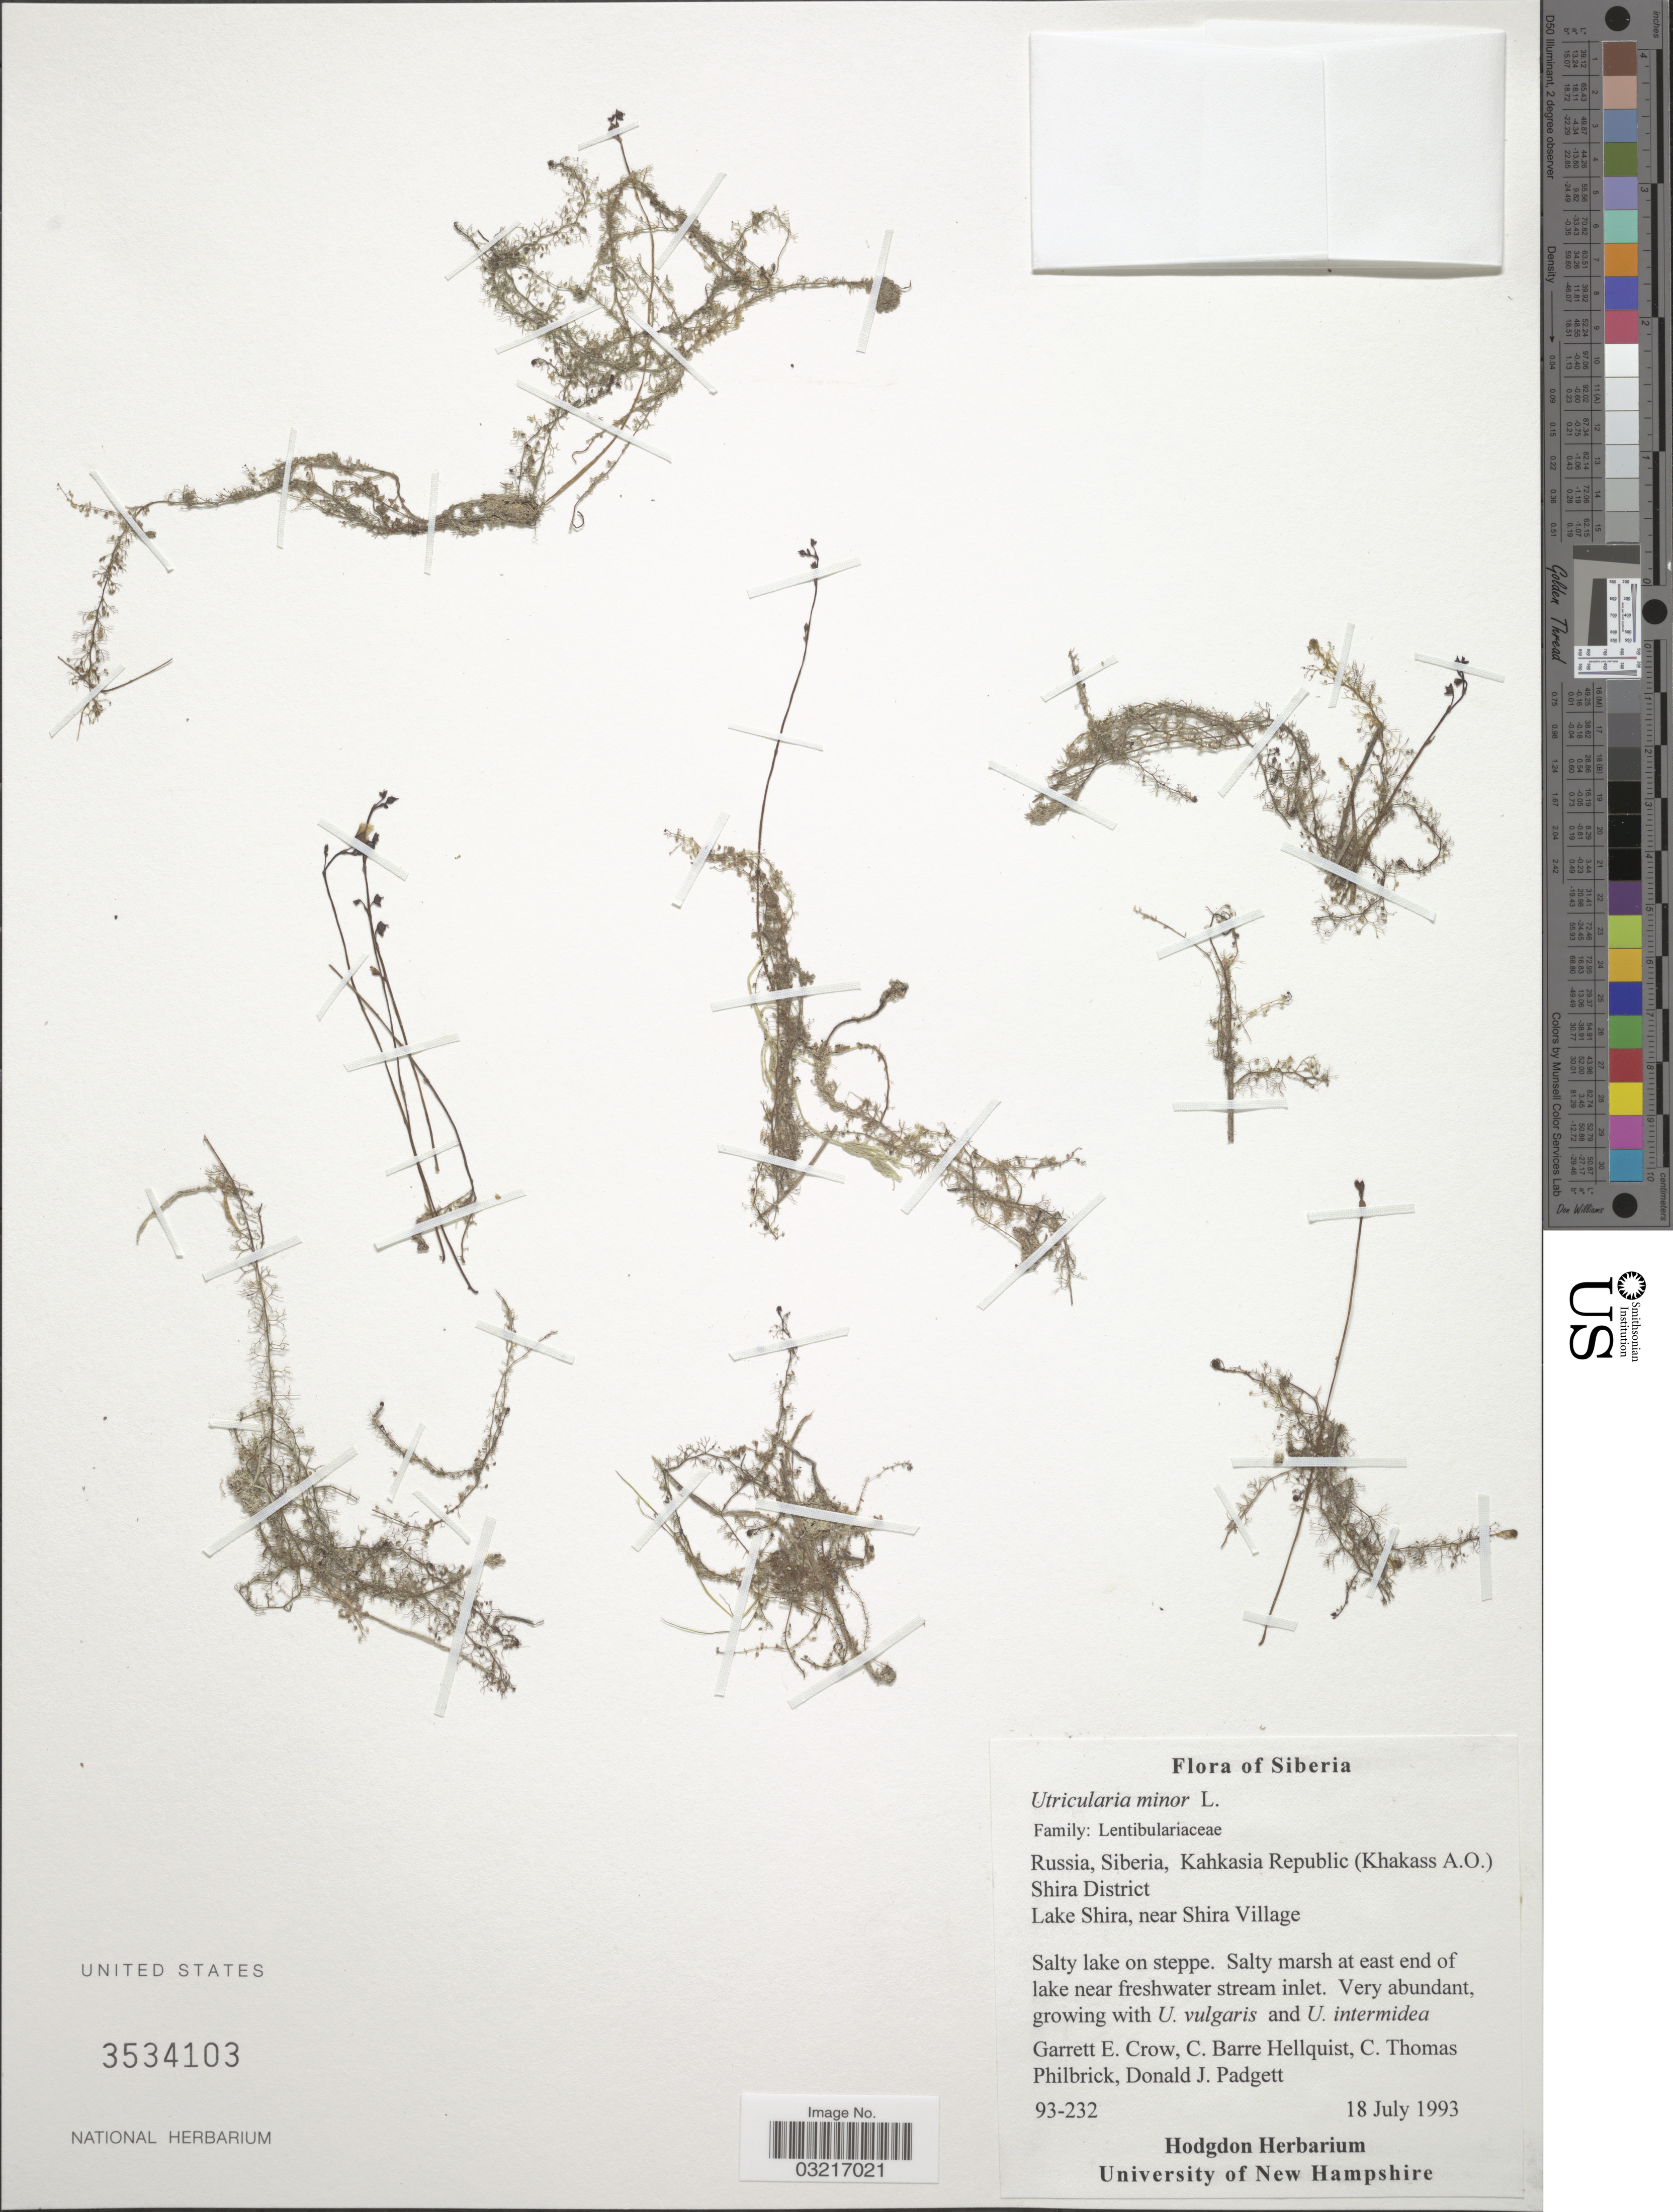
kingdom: Plantae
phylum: Tracheophyta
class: Magnoliopsida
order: Lamiales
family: Lentibulariaceae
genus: Utricularia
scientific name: Utricularia minor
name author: L.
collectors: G. E. Crow, C. Hellquist, C. Philbrick & D. Padgett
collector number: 93-232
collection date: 1993-07-18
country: Russian Federation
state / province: Khakassia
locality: Russia, Siberia, Kahkasia Republic (Khakass A.O.) Shira District, Lake Shira, near Shira Village.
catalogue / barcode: US 3534103